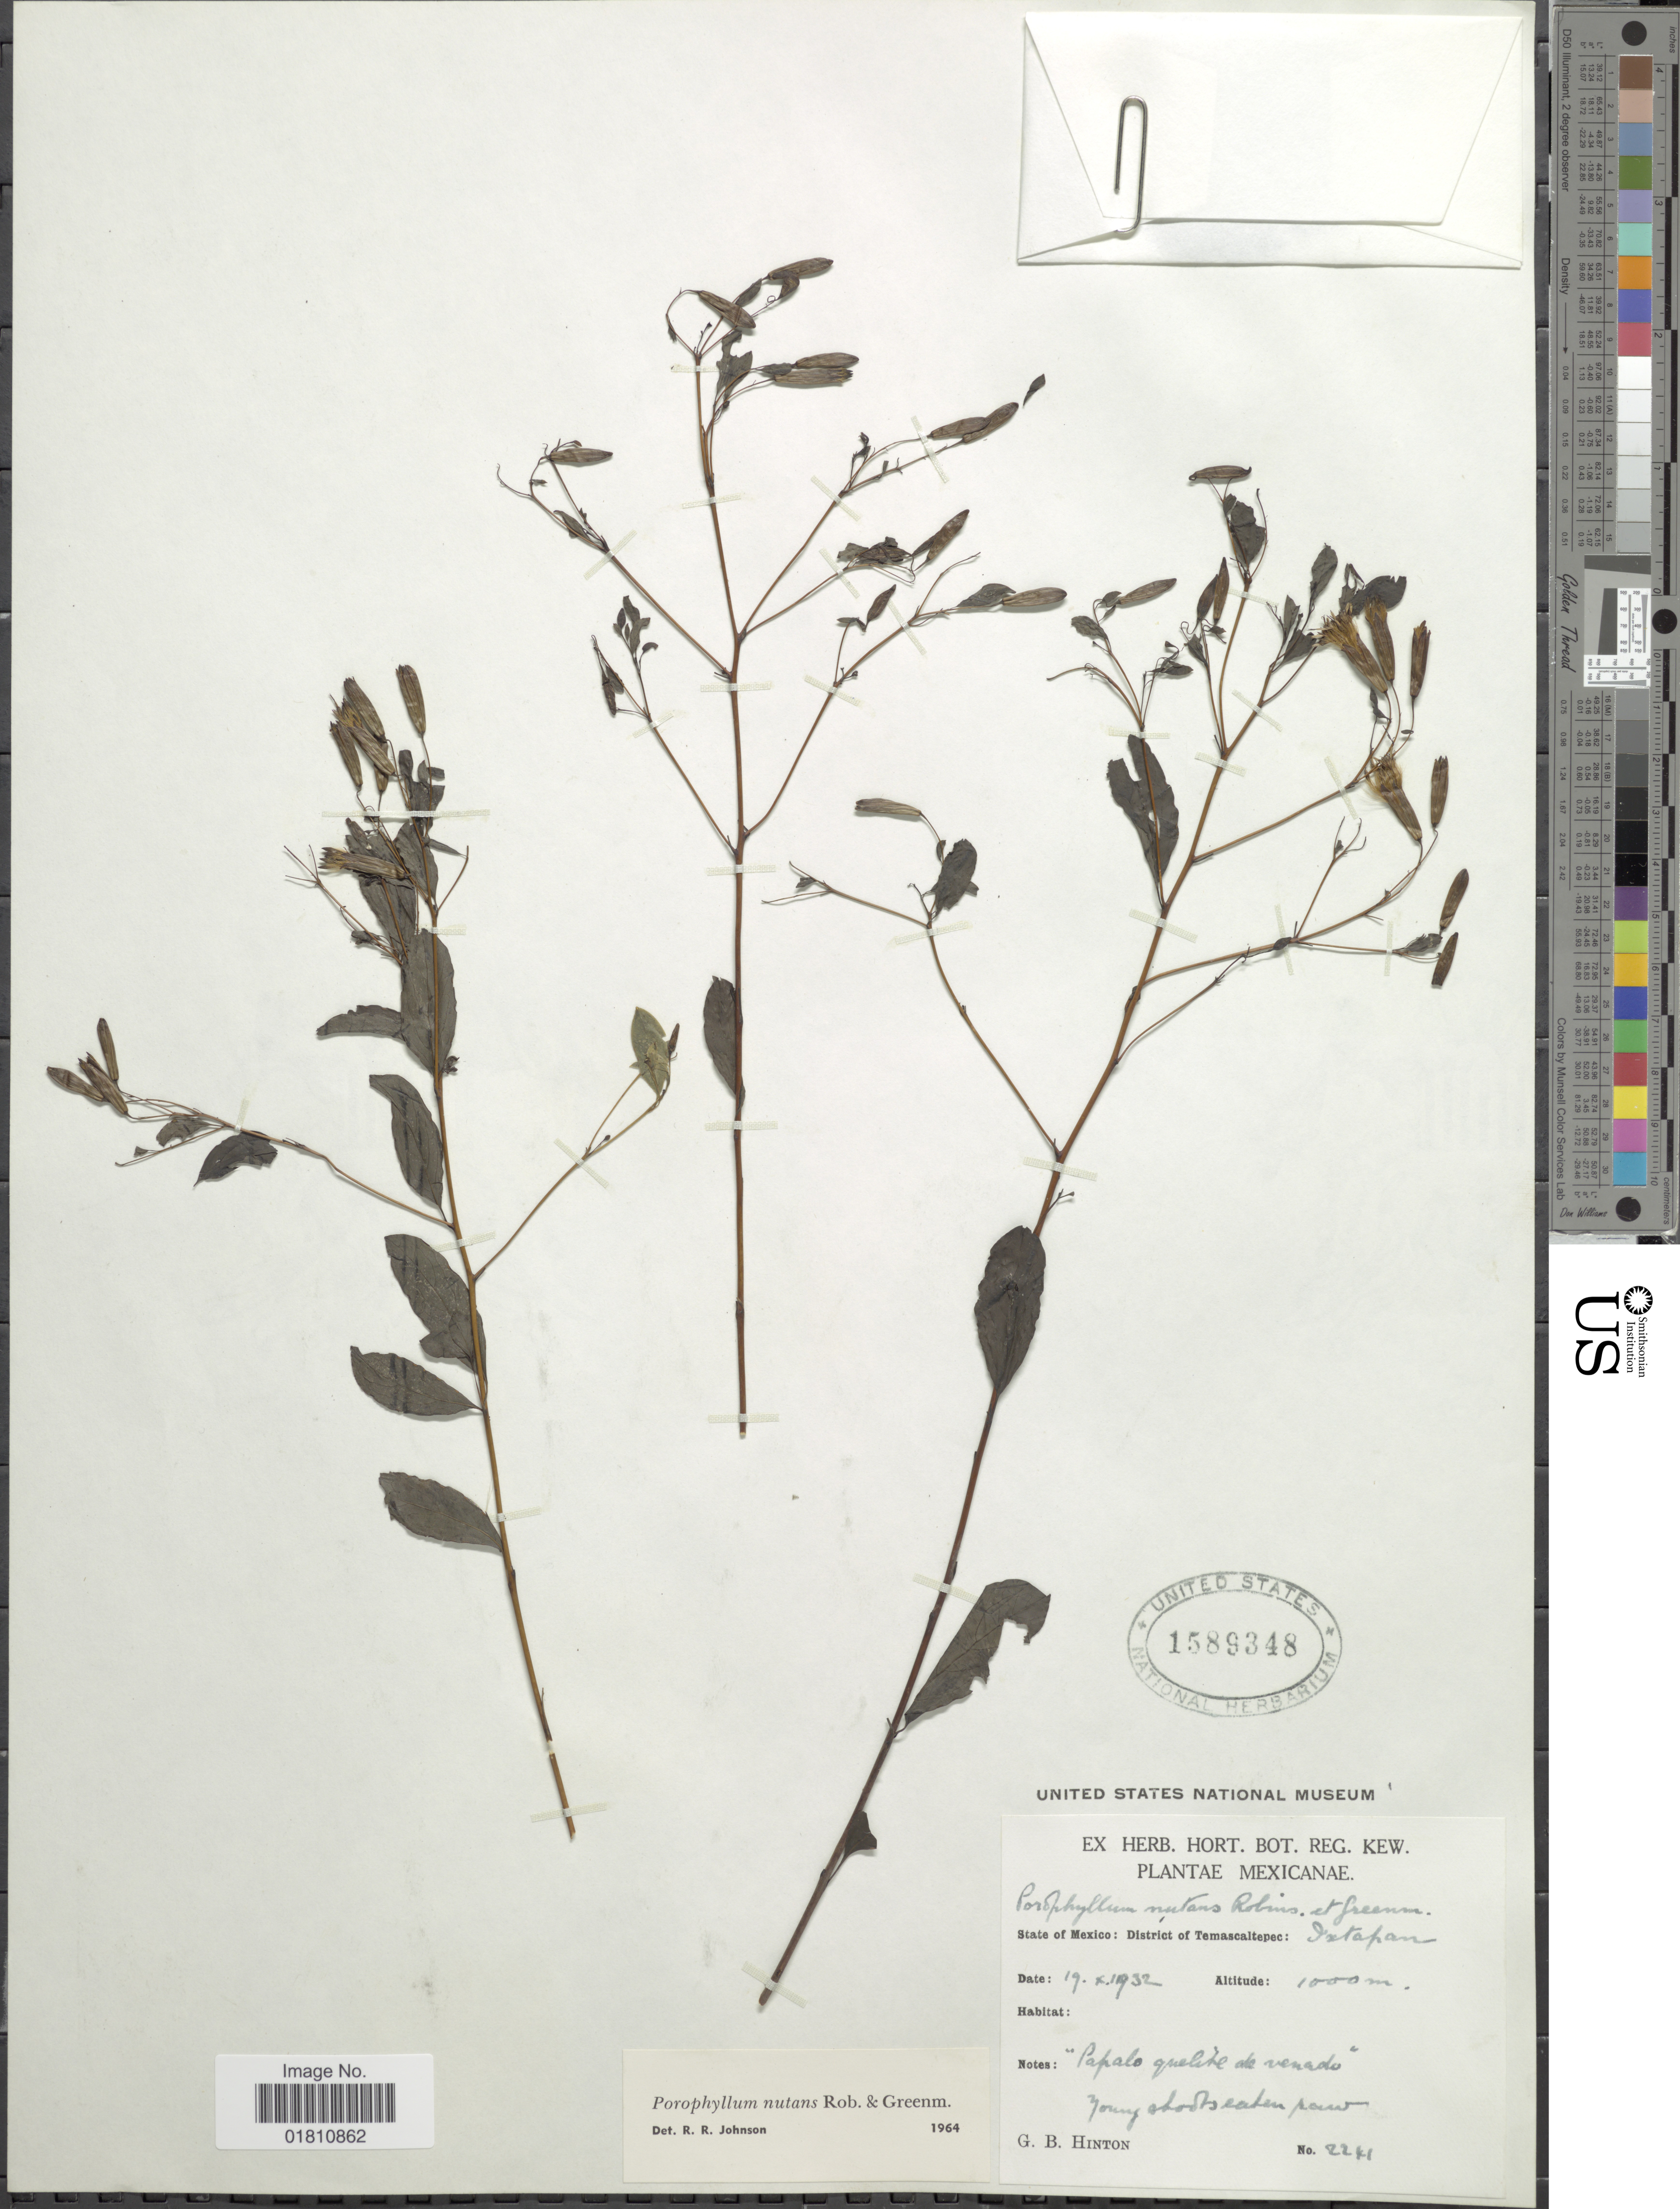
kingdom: Plantae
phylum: Tracheophyta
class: Magnoliopsida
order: Asterales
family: Asteraceae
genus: Porophyllum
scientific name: Porophyllum viridiflorum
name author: (Kunth) DC.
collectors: G. B. Hinton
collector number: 2241*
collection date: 1932-10-19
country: Mexico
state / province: México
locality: District of Temascaltepec: Ixtapan.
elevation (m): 1000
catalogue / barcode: US 1589348